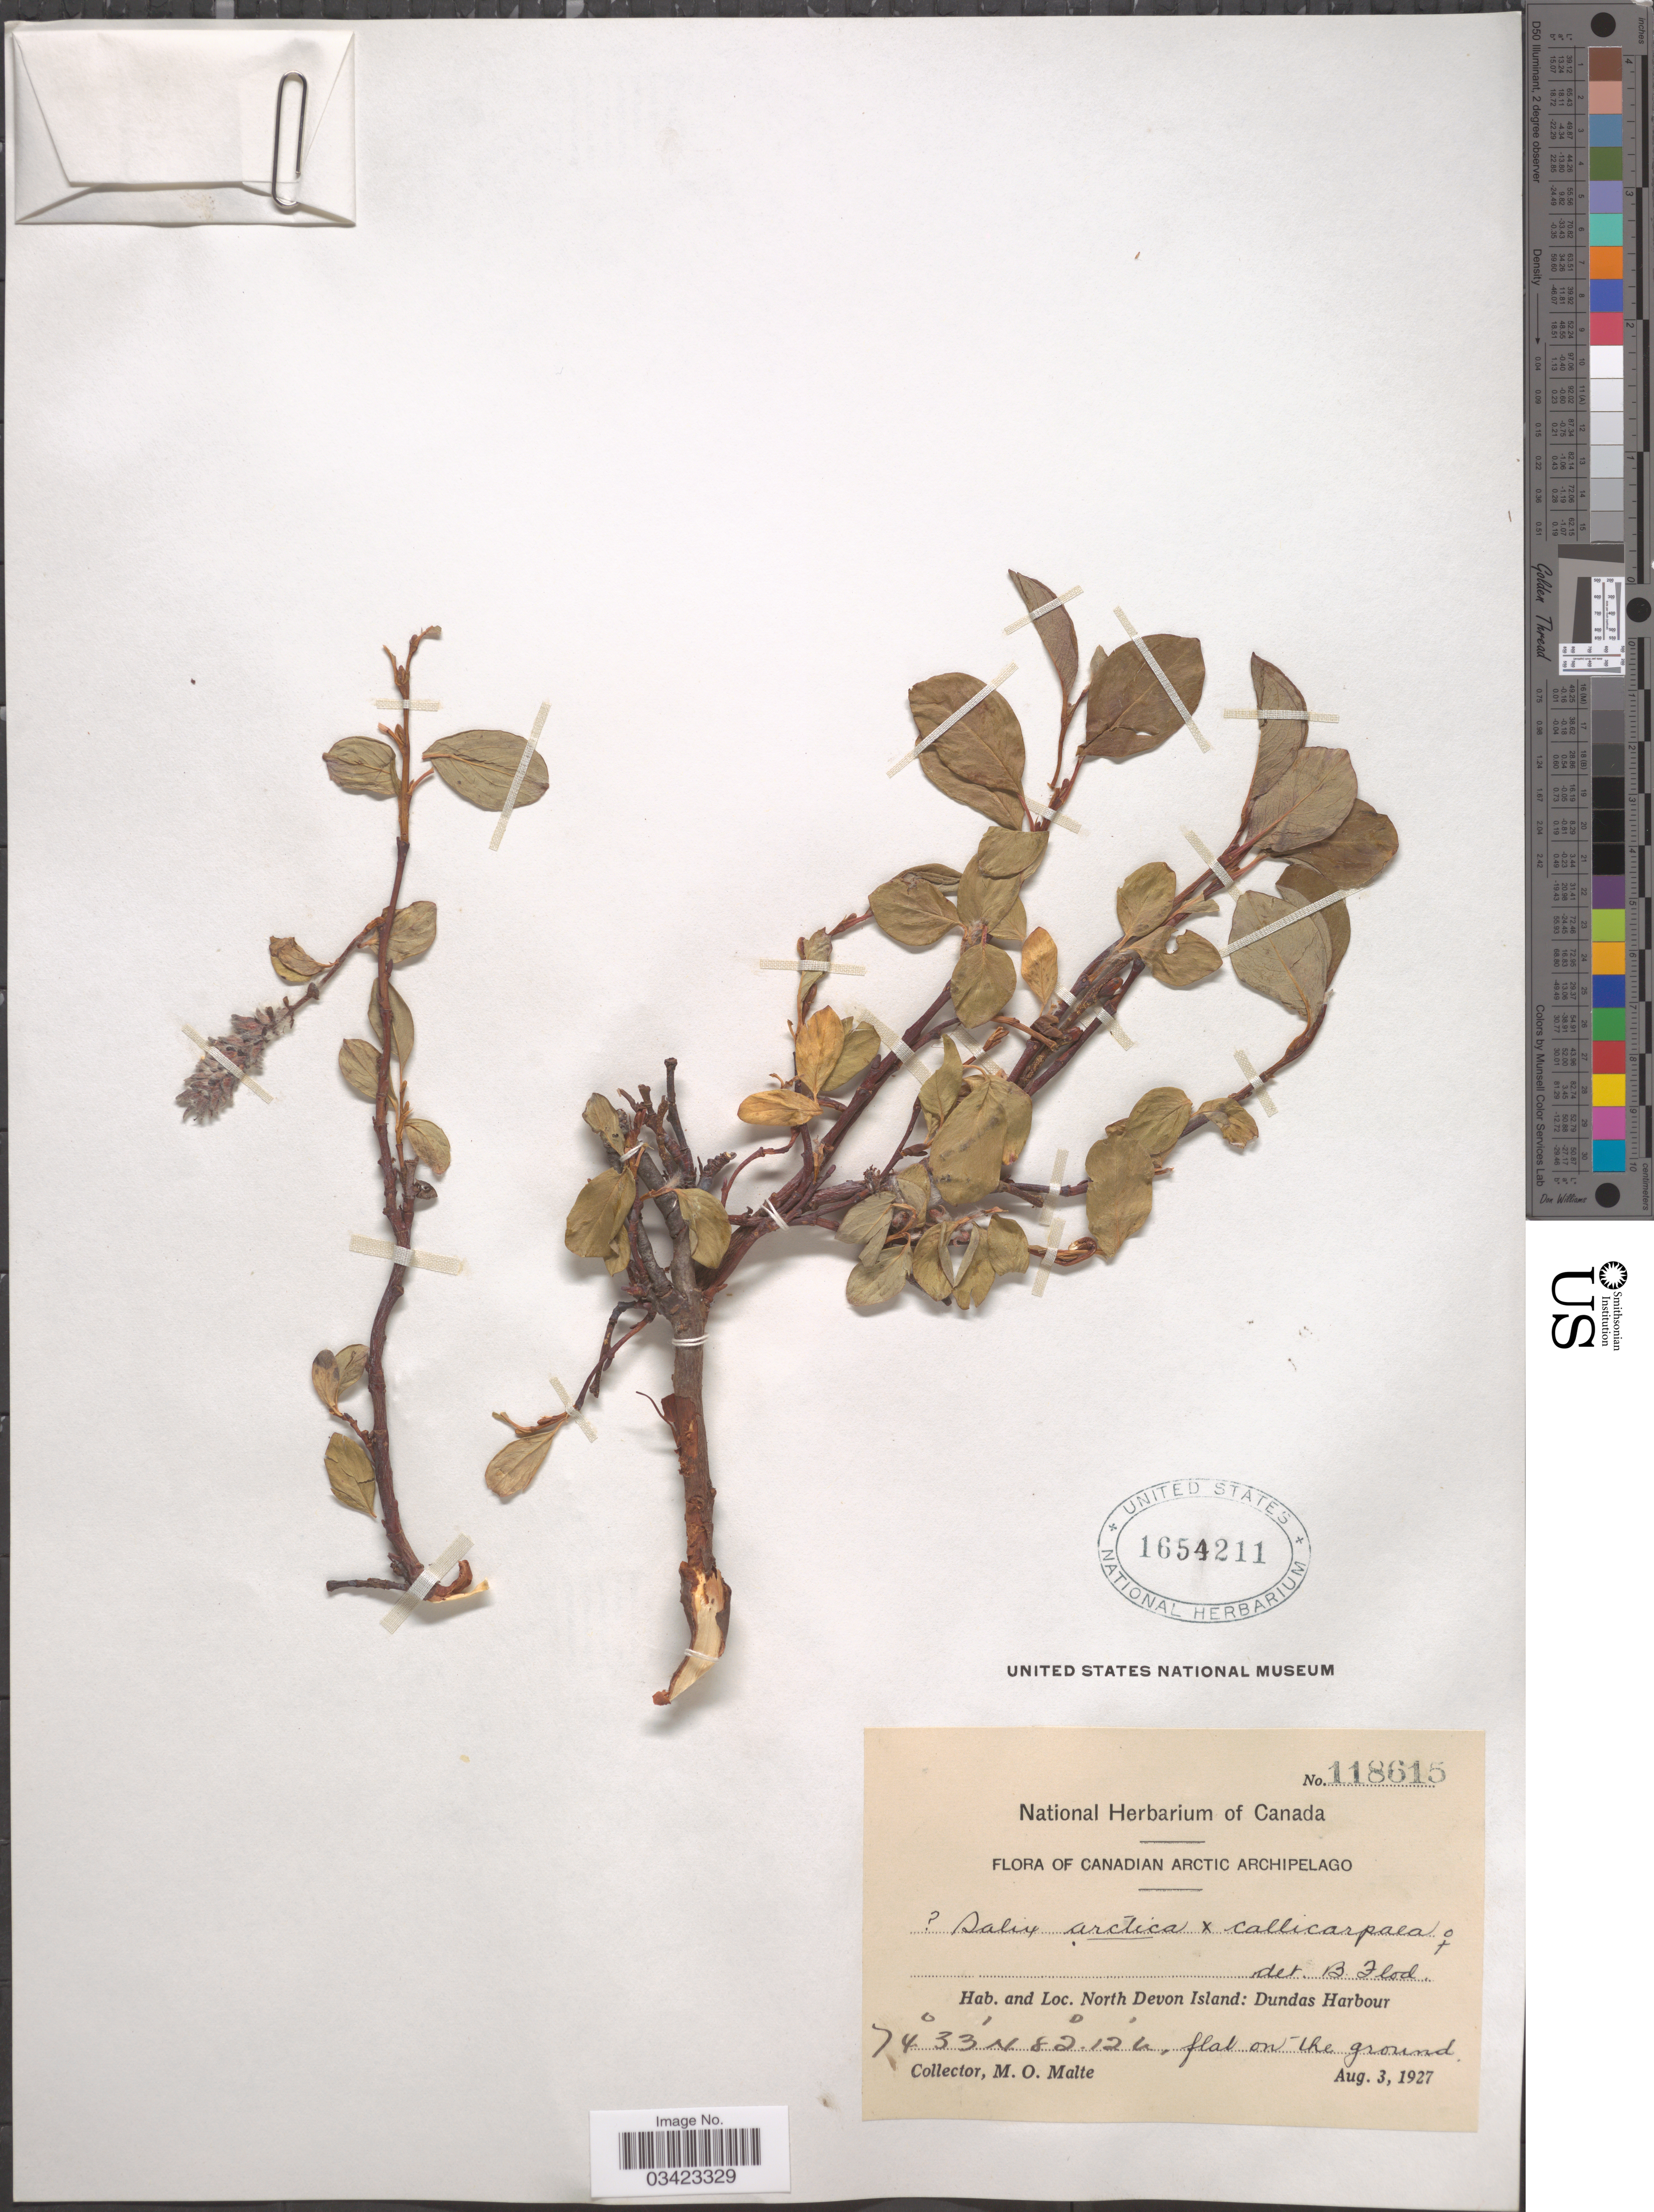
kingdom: Plantae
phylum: Tracheophyta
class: Magnoliopsida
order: Malpighiales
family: Salicaceae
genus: Salix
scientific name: Salix arctica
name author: Pall.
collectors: M. O. Malte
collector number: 118615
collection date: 1927-08-03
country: Canada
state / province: Nunavut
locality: Canadian Arctic Archipelago. North Devon Island: Dundas Harbour.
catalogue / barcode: US 1654211